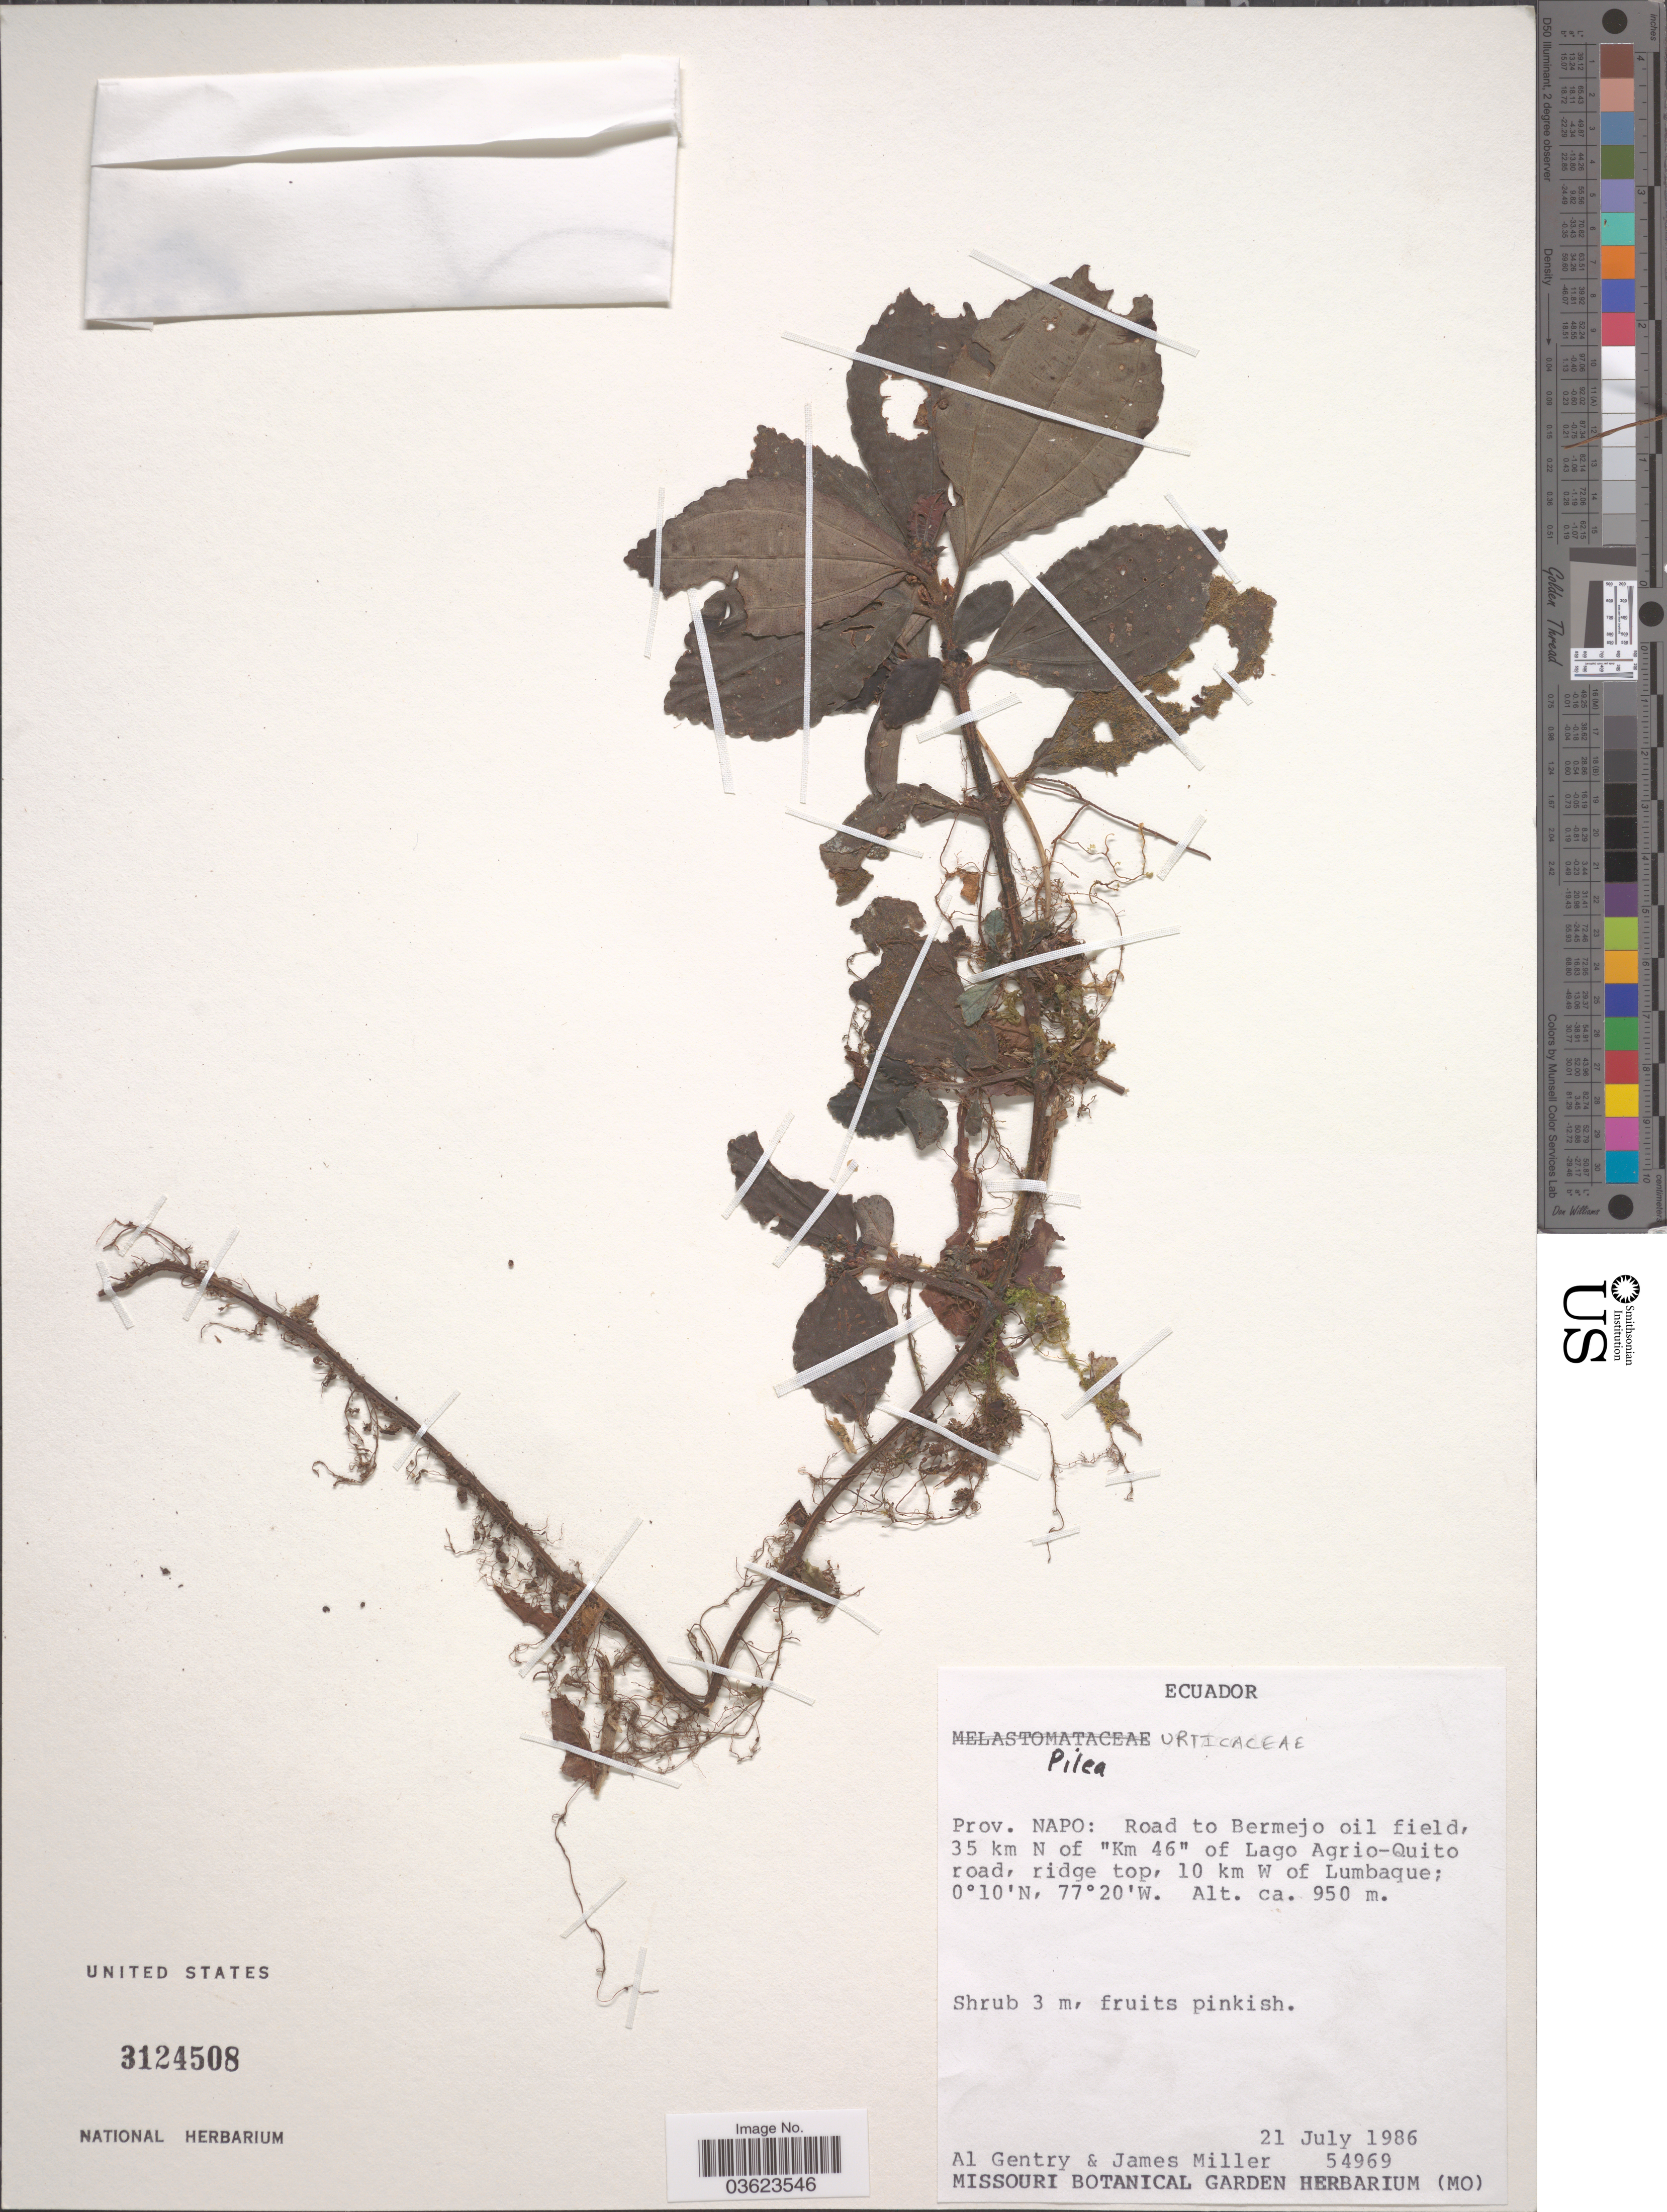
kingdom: Plantae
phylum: Tracheophyta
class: Magnoliopsida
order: Rosales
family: Urticaceae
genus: Pilea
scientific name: Pilea sp.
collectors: A. H. Gentry & J. Miller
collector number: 54969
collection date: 1986-07-21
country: Ecuador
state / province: Napo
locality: Road to Bermejo oil field, 35 km N of "Km 46" of Lago Agrio-Quito road, ridge top, 10 km W of Lumbaque.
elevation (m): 950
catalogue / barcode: US 3124508